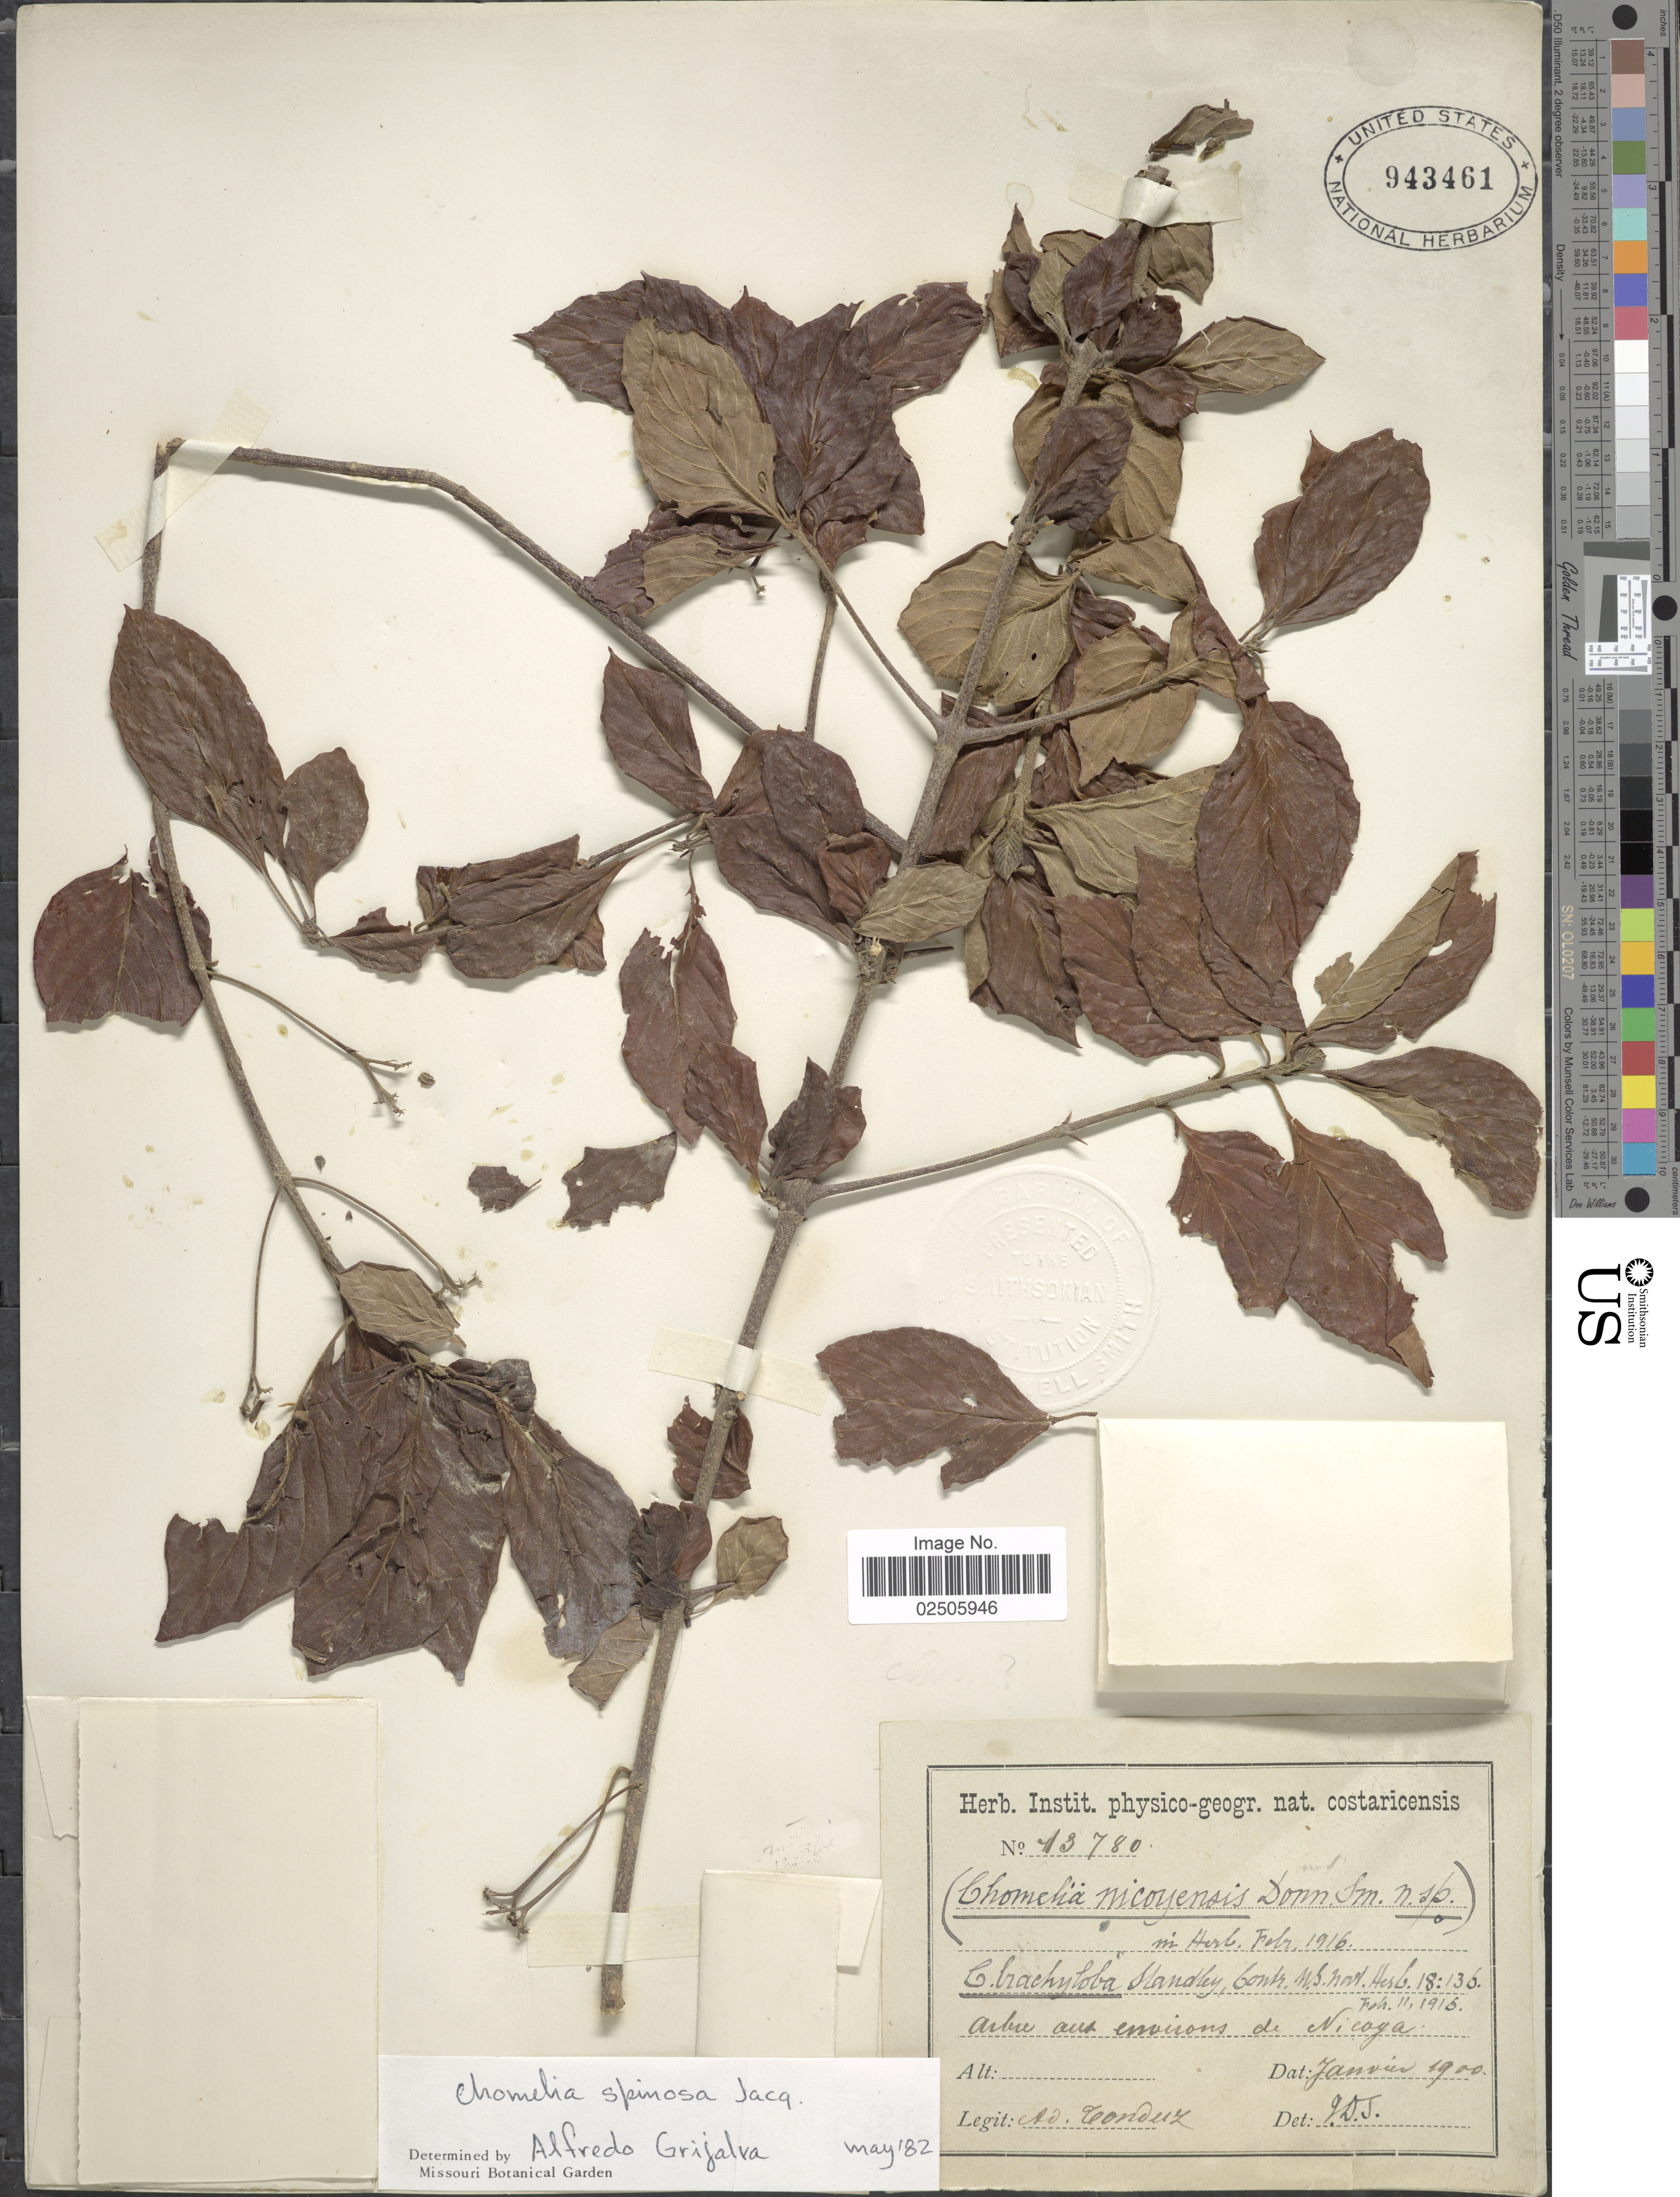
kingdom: Plantae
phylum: Tracheophyta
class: Magnoliopsida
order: Gentianales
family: Rubiaceae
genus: Chomelia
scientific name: Chomelia spinosa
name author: Jacq.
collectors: A. Tonduz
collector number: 13780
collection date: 1900-01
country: Costa Rica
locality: Arbre aus environs de Nicoya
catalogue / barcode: US 943461